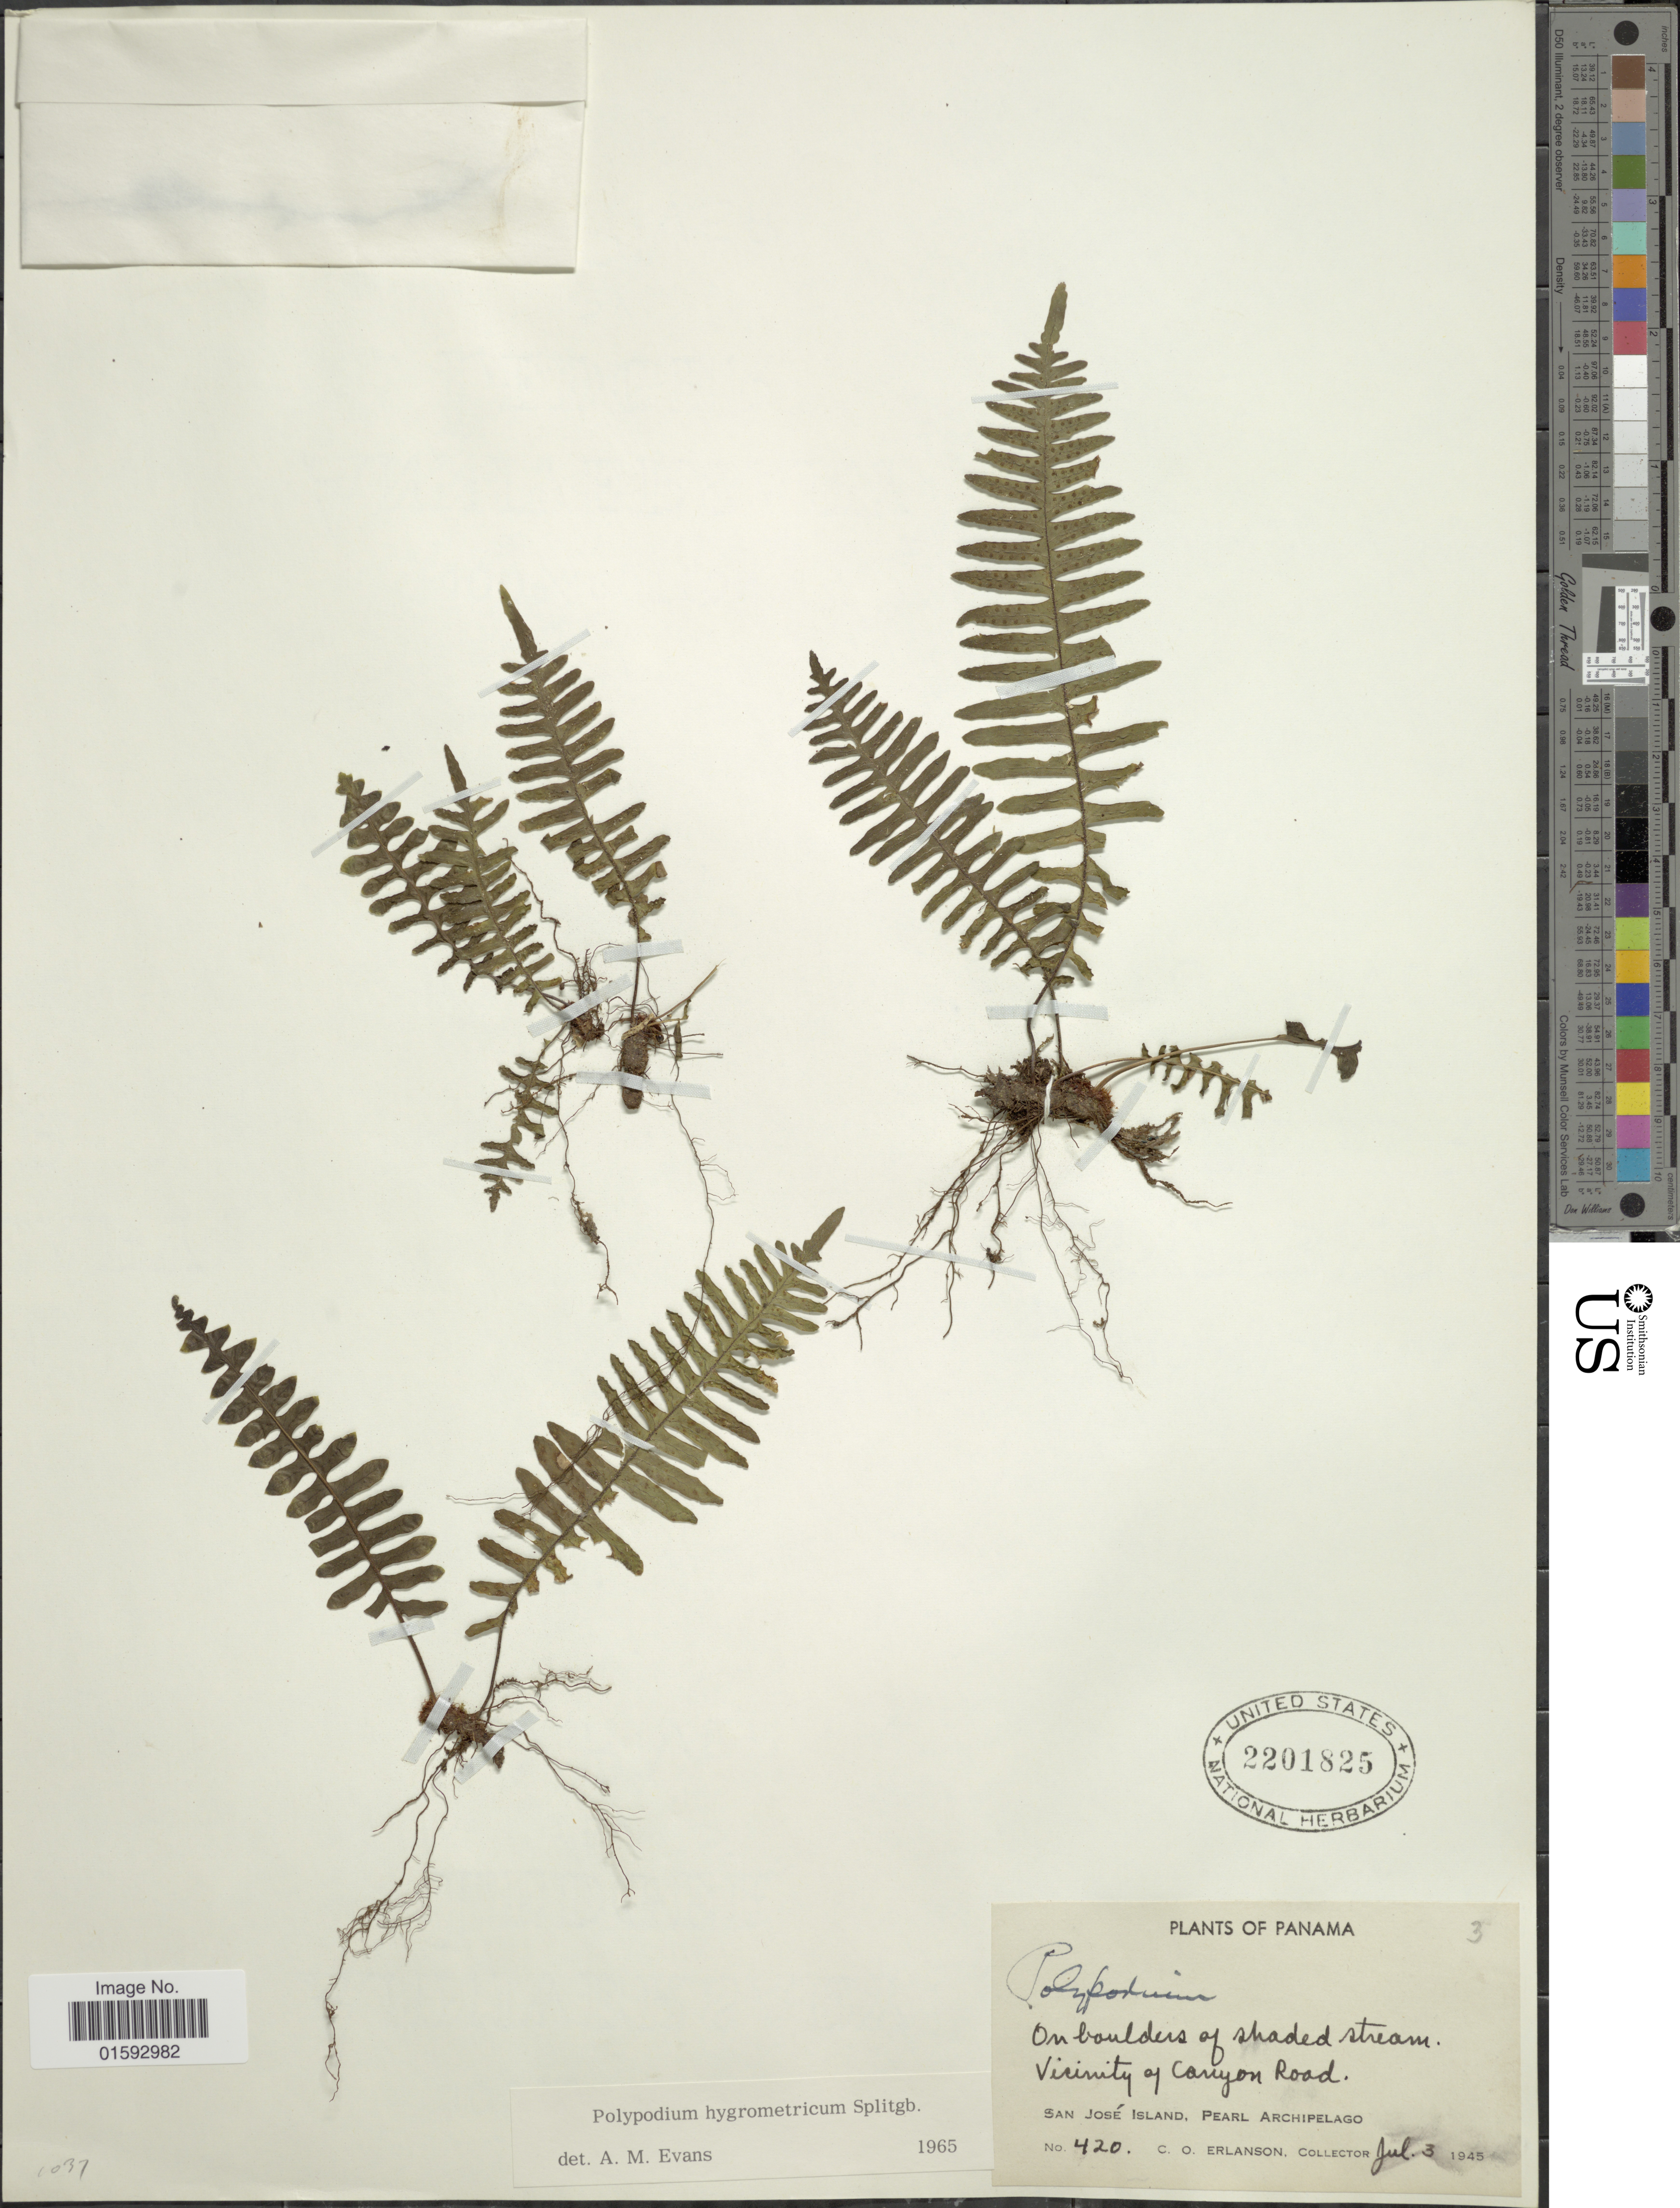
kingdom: Plantae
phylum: Tracheophyta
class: Polypodiopsida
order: Polypodiales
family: Polypodiaceae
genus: Pecluma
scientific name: Pecluma hygrometrica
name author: (Splitg.) M.G. Price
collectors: C. O. Erlanson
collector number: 420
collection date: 1945-07-03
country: Panama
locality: On boulders of shaded stream, Vicinity of Canyon Road. San Jose Island, Pearl Archipelago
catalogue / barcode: US 2201825